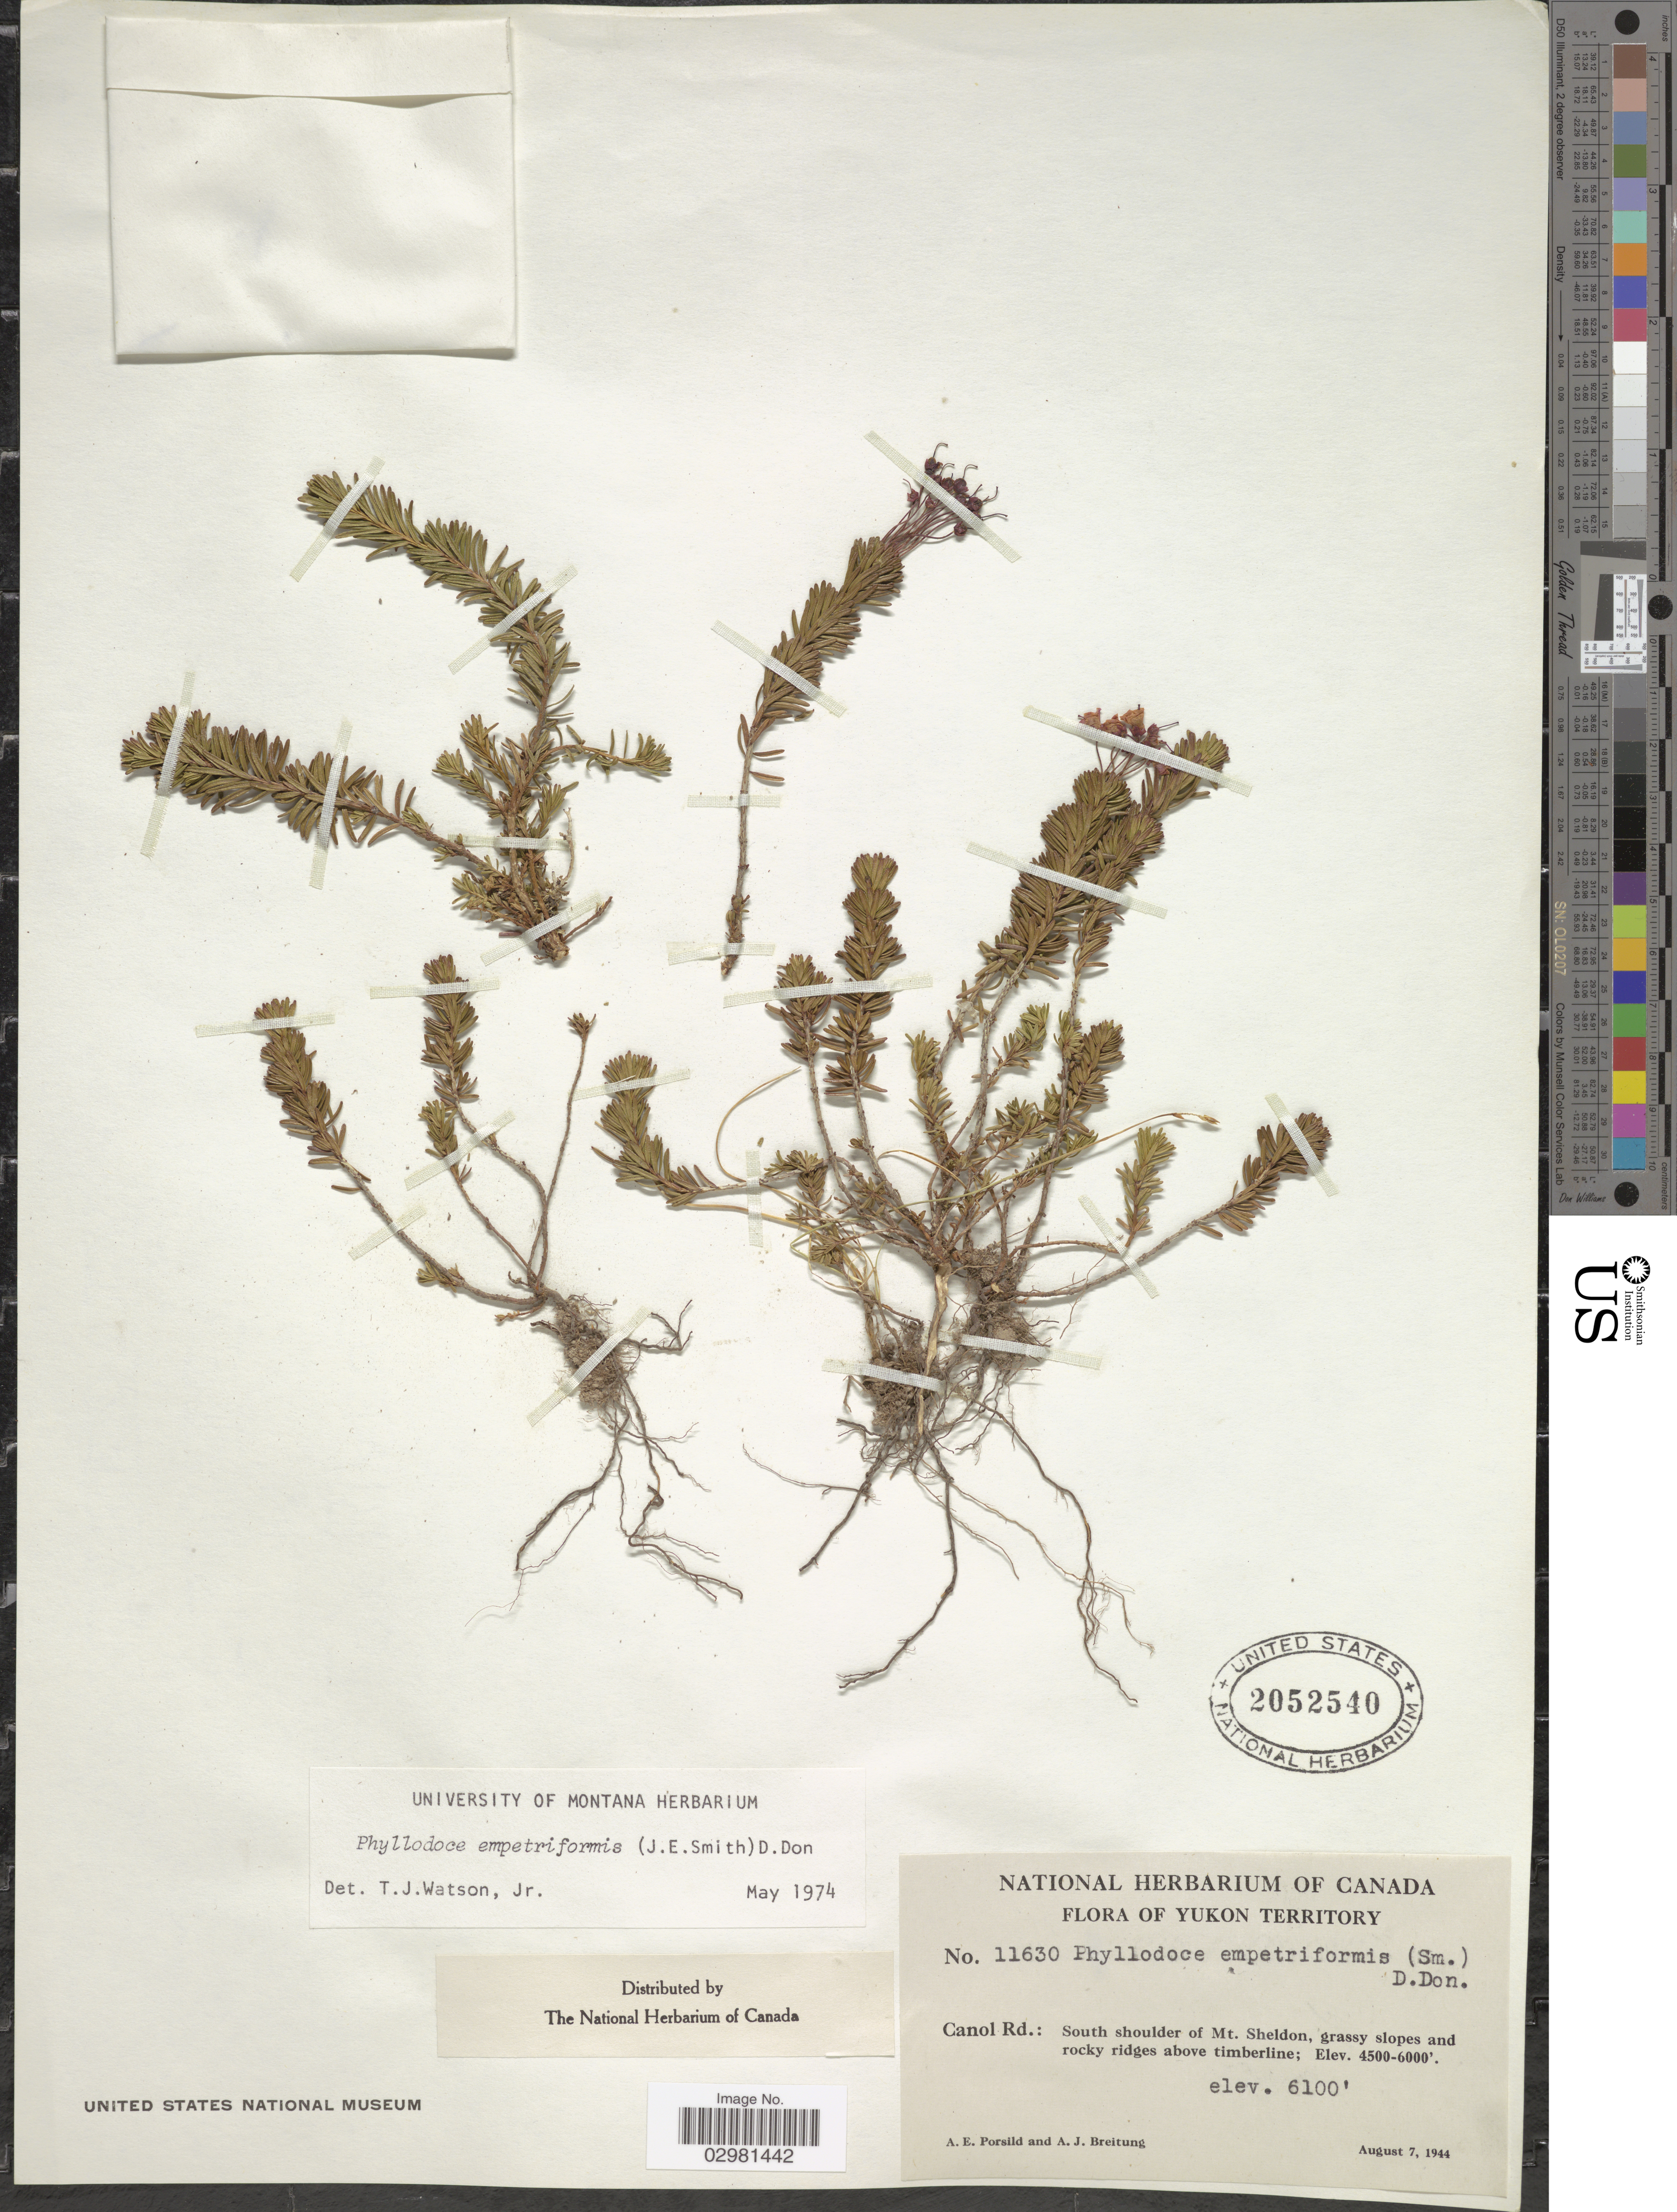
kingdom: Plantae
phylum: Tracheophyta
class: Magnoliopsida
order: Ericales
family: Ericaceae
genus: Phyllodoce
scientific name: Phyllodoce empetiformis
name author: (Small) D. Don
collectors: A. E. Porsild & A. Breitung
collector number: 11630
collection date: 1944-08-07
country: Canada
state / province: Yukon Territory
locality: Canol Rd.: South shoulder of Mt. Sheldon, grassy slopes and rocky ridges above timberline.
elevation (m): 1859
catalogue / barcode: US 2052540